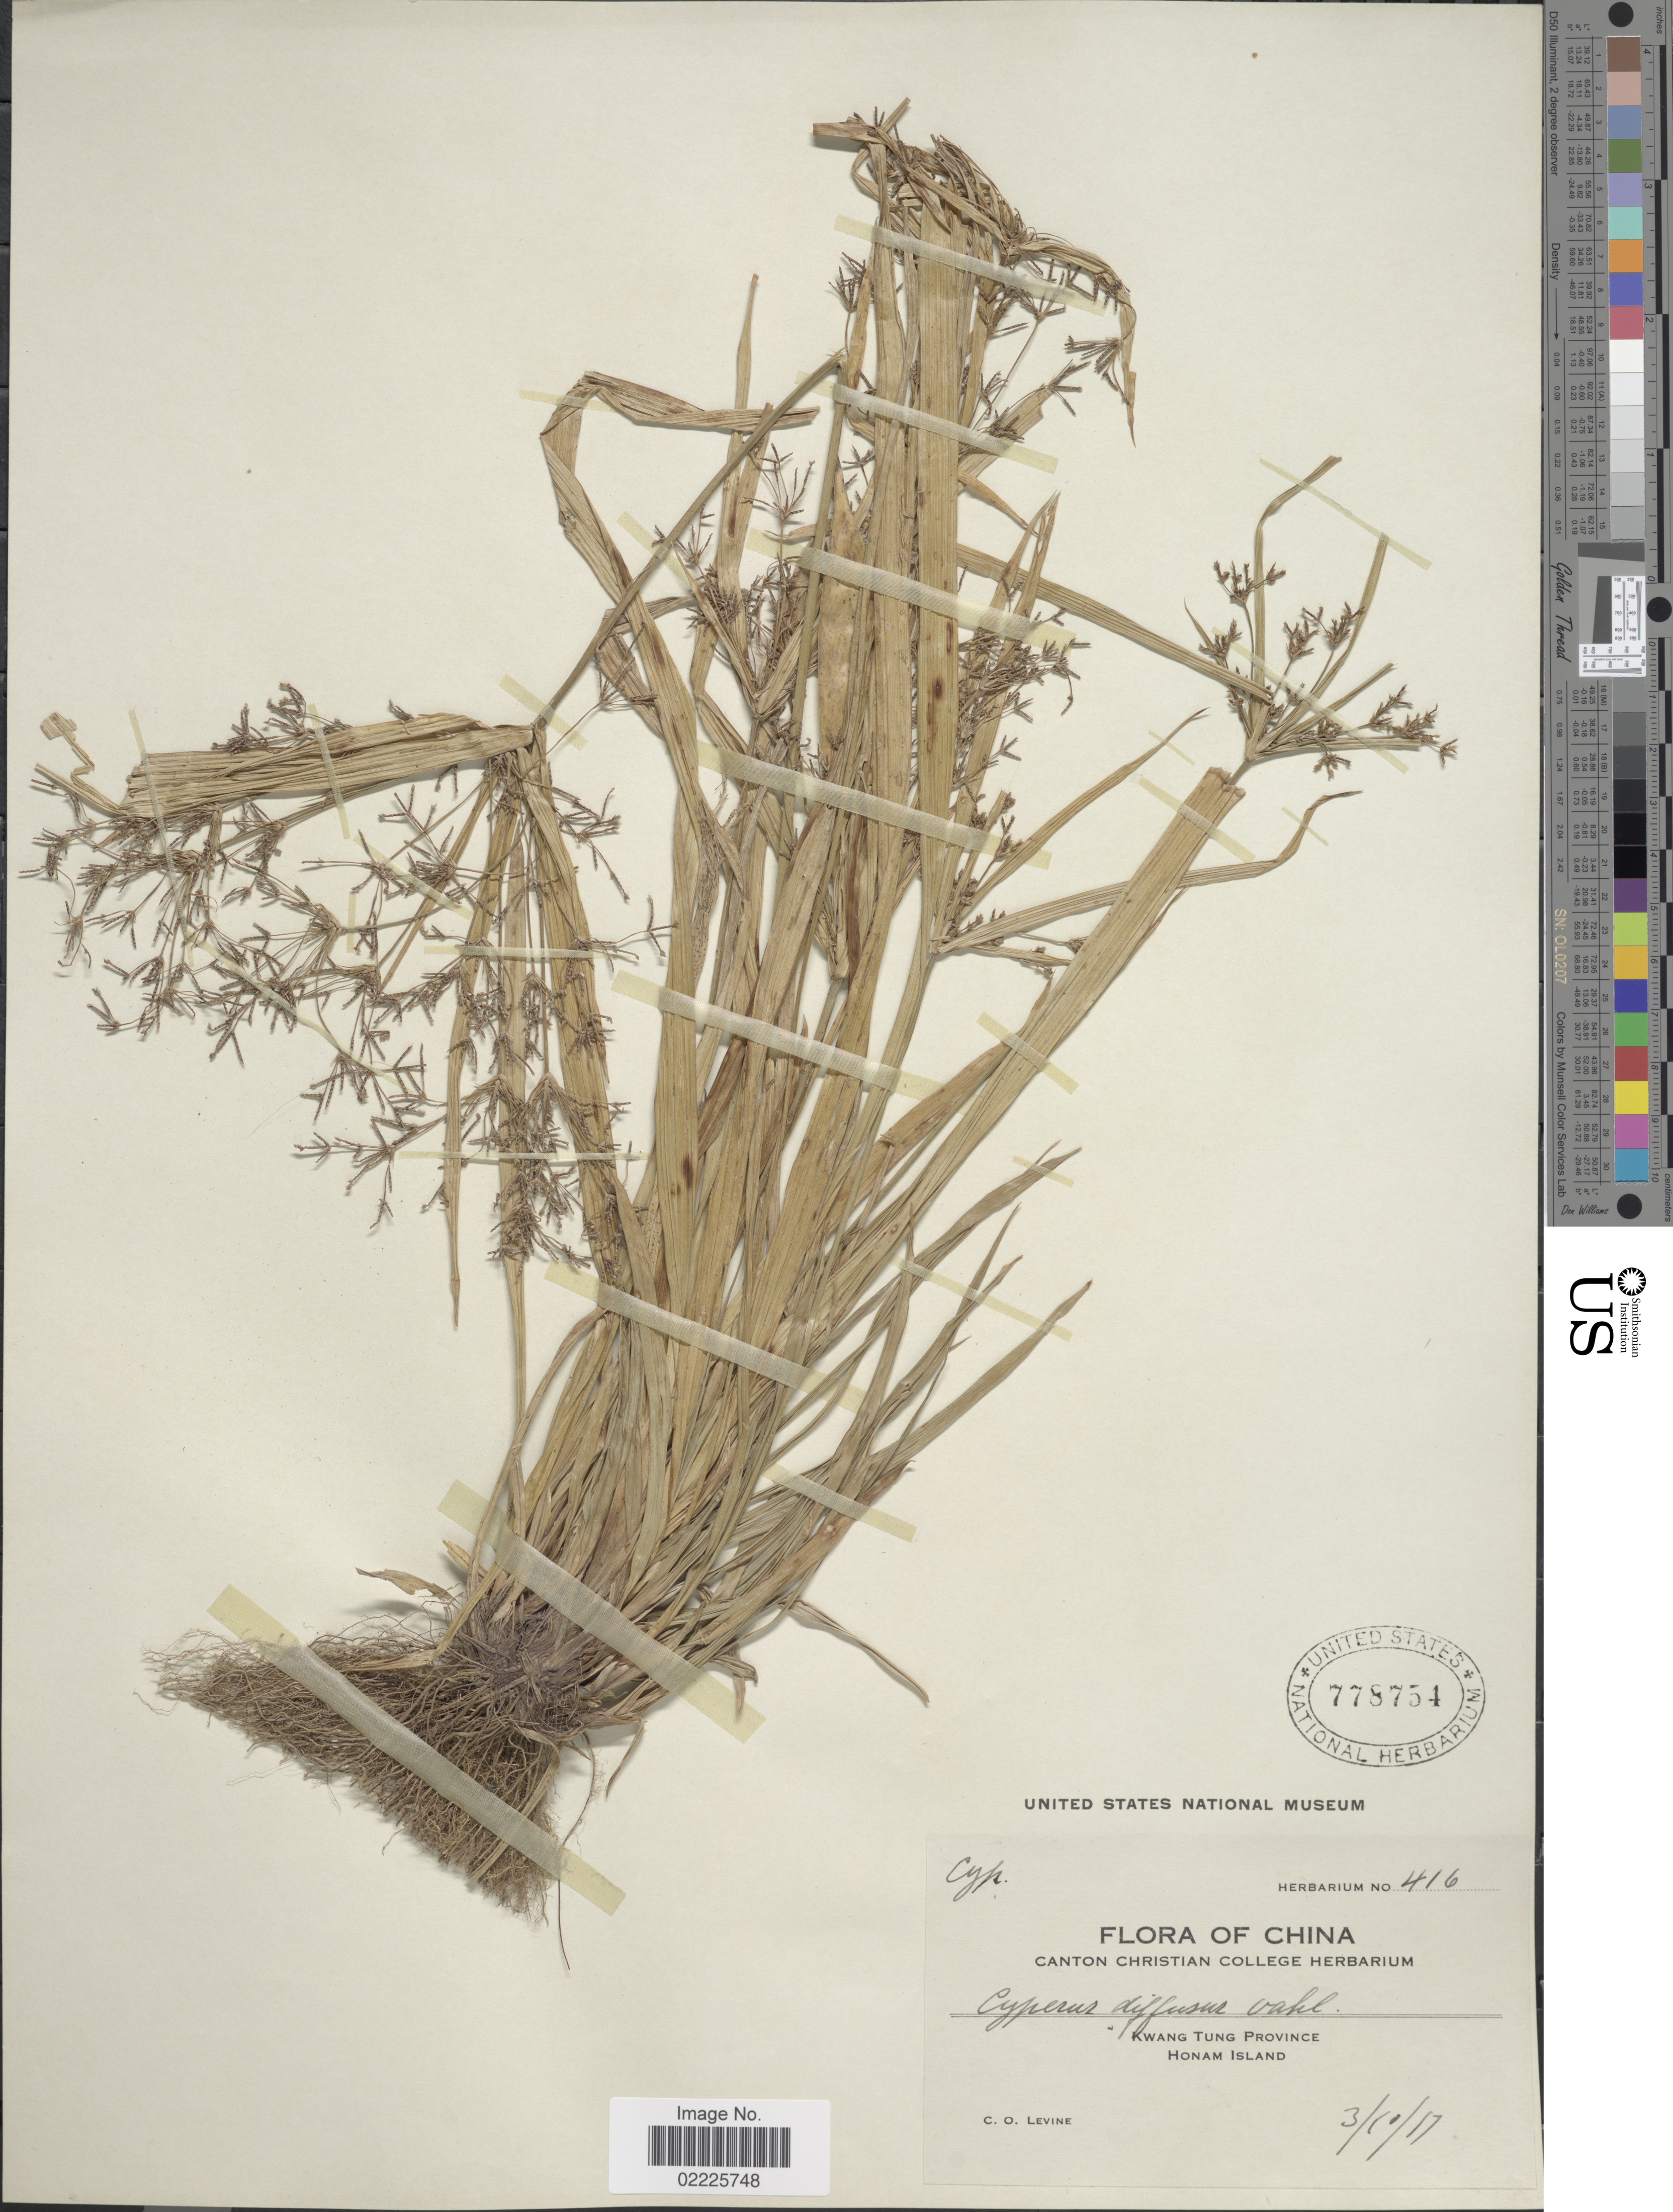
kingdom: Plantae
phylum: Tracheophyta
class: Liliopsida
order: Poales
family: Cyperaceae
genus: Cyperus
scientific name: Cyperus diffusus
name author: Vahl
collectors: C. O. Levine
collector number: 416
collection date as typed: Transcribed d/m/y: 10/3/17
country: China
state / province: Guangdong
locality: KwangTung Province, Honam Island.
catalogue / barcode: US 778754